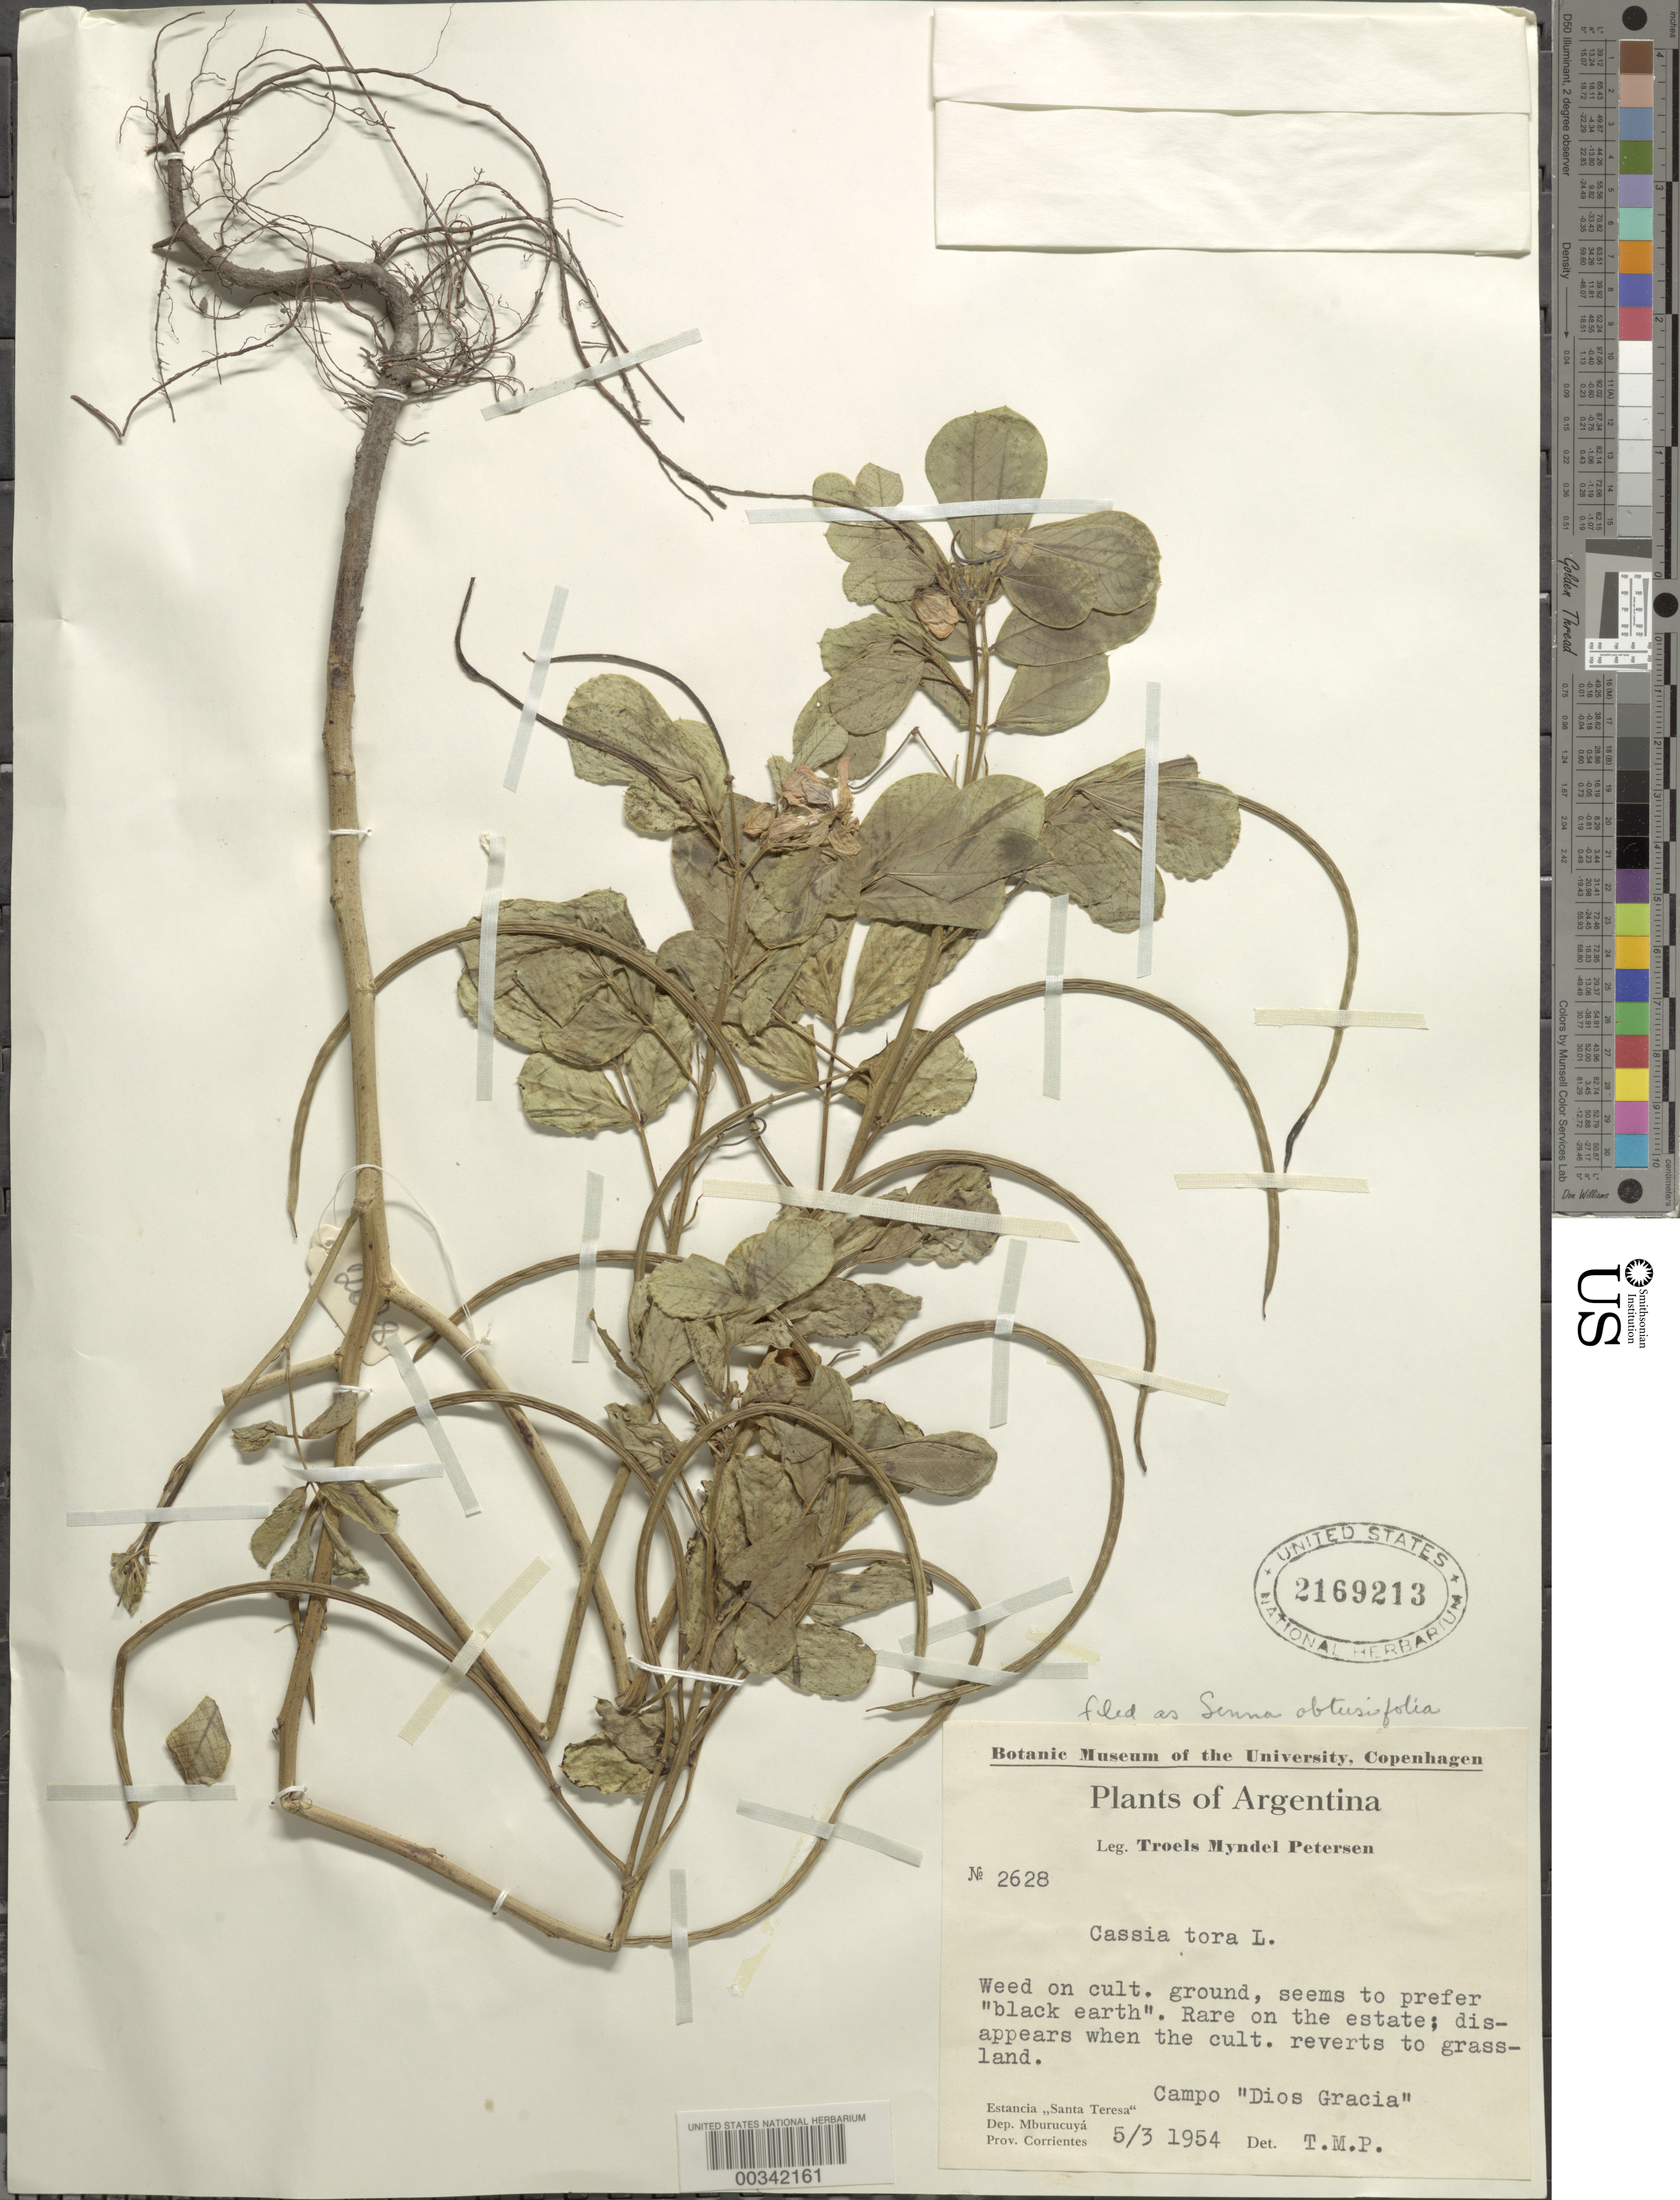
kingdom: Plantae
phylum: Tracheophyta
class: Magnoliopsida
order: Fabales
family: Fabaceae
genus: Senna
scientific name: Senna obtusifolia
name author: (L.) H.S. Irwin & Barneby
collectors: T. M. Petersen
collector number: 2628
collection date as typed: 05 Mar 1954 or 03 May 1954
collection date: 1954-03-05 or 1954-05-03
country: Argentina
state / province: Corrientes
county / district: Mburucuyá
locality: Campo "Dios Gracia"; estancia Santa Teresa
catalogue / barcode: US 2169213